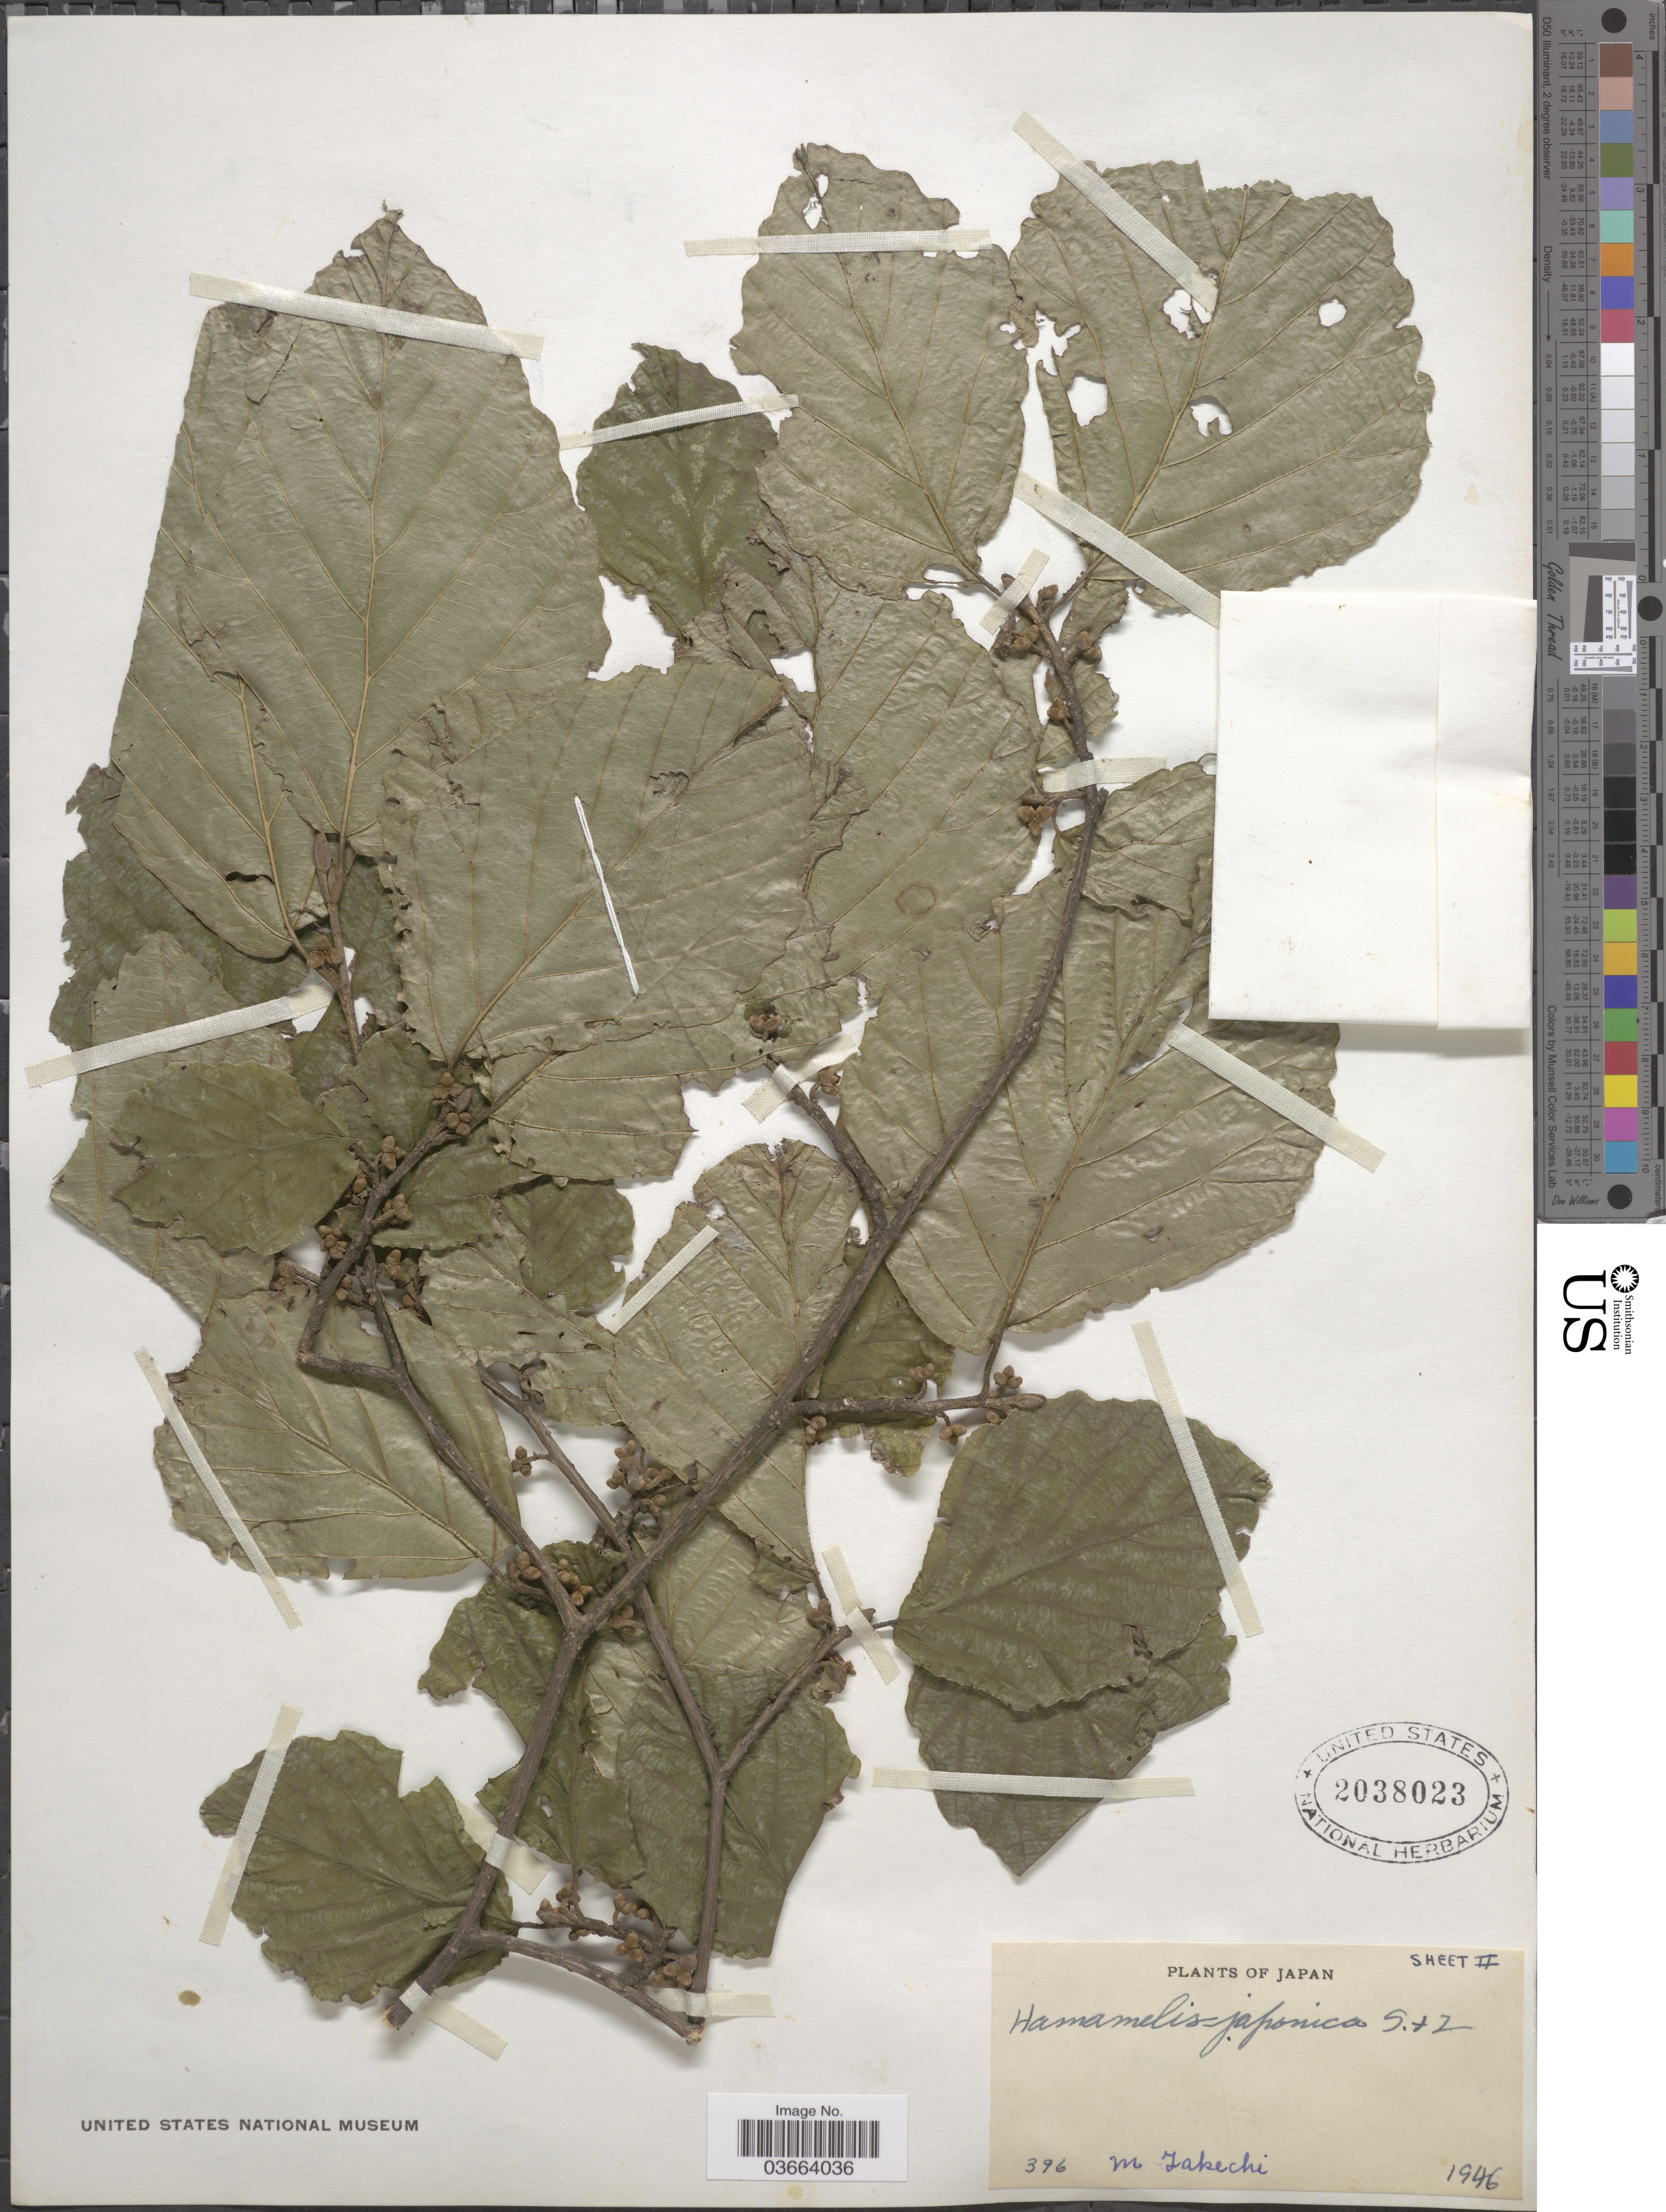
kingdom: Plantae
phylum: Tracheophyta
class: Magnoliopsida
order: Saxifragales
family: Hamamelidaceae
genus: Hamamelis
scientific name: Hamamelis japonica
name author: Siebold & Zucc.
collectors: M. Takechi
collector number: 396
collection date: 1946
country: Japan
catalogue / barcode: US 2038023